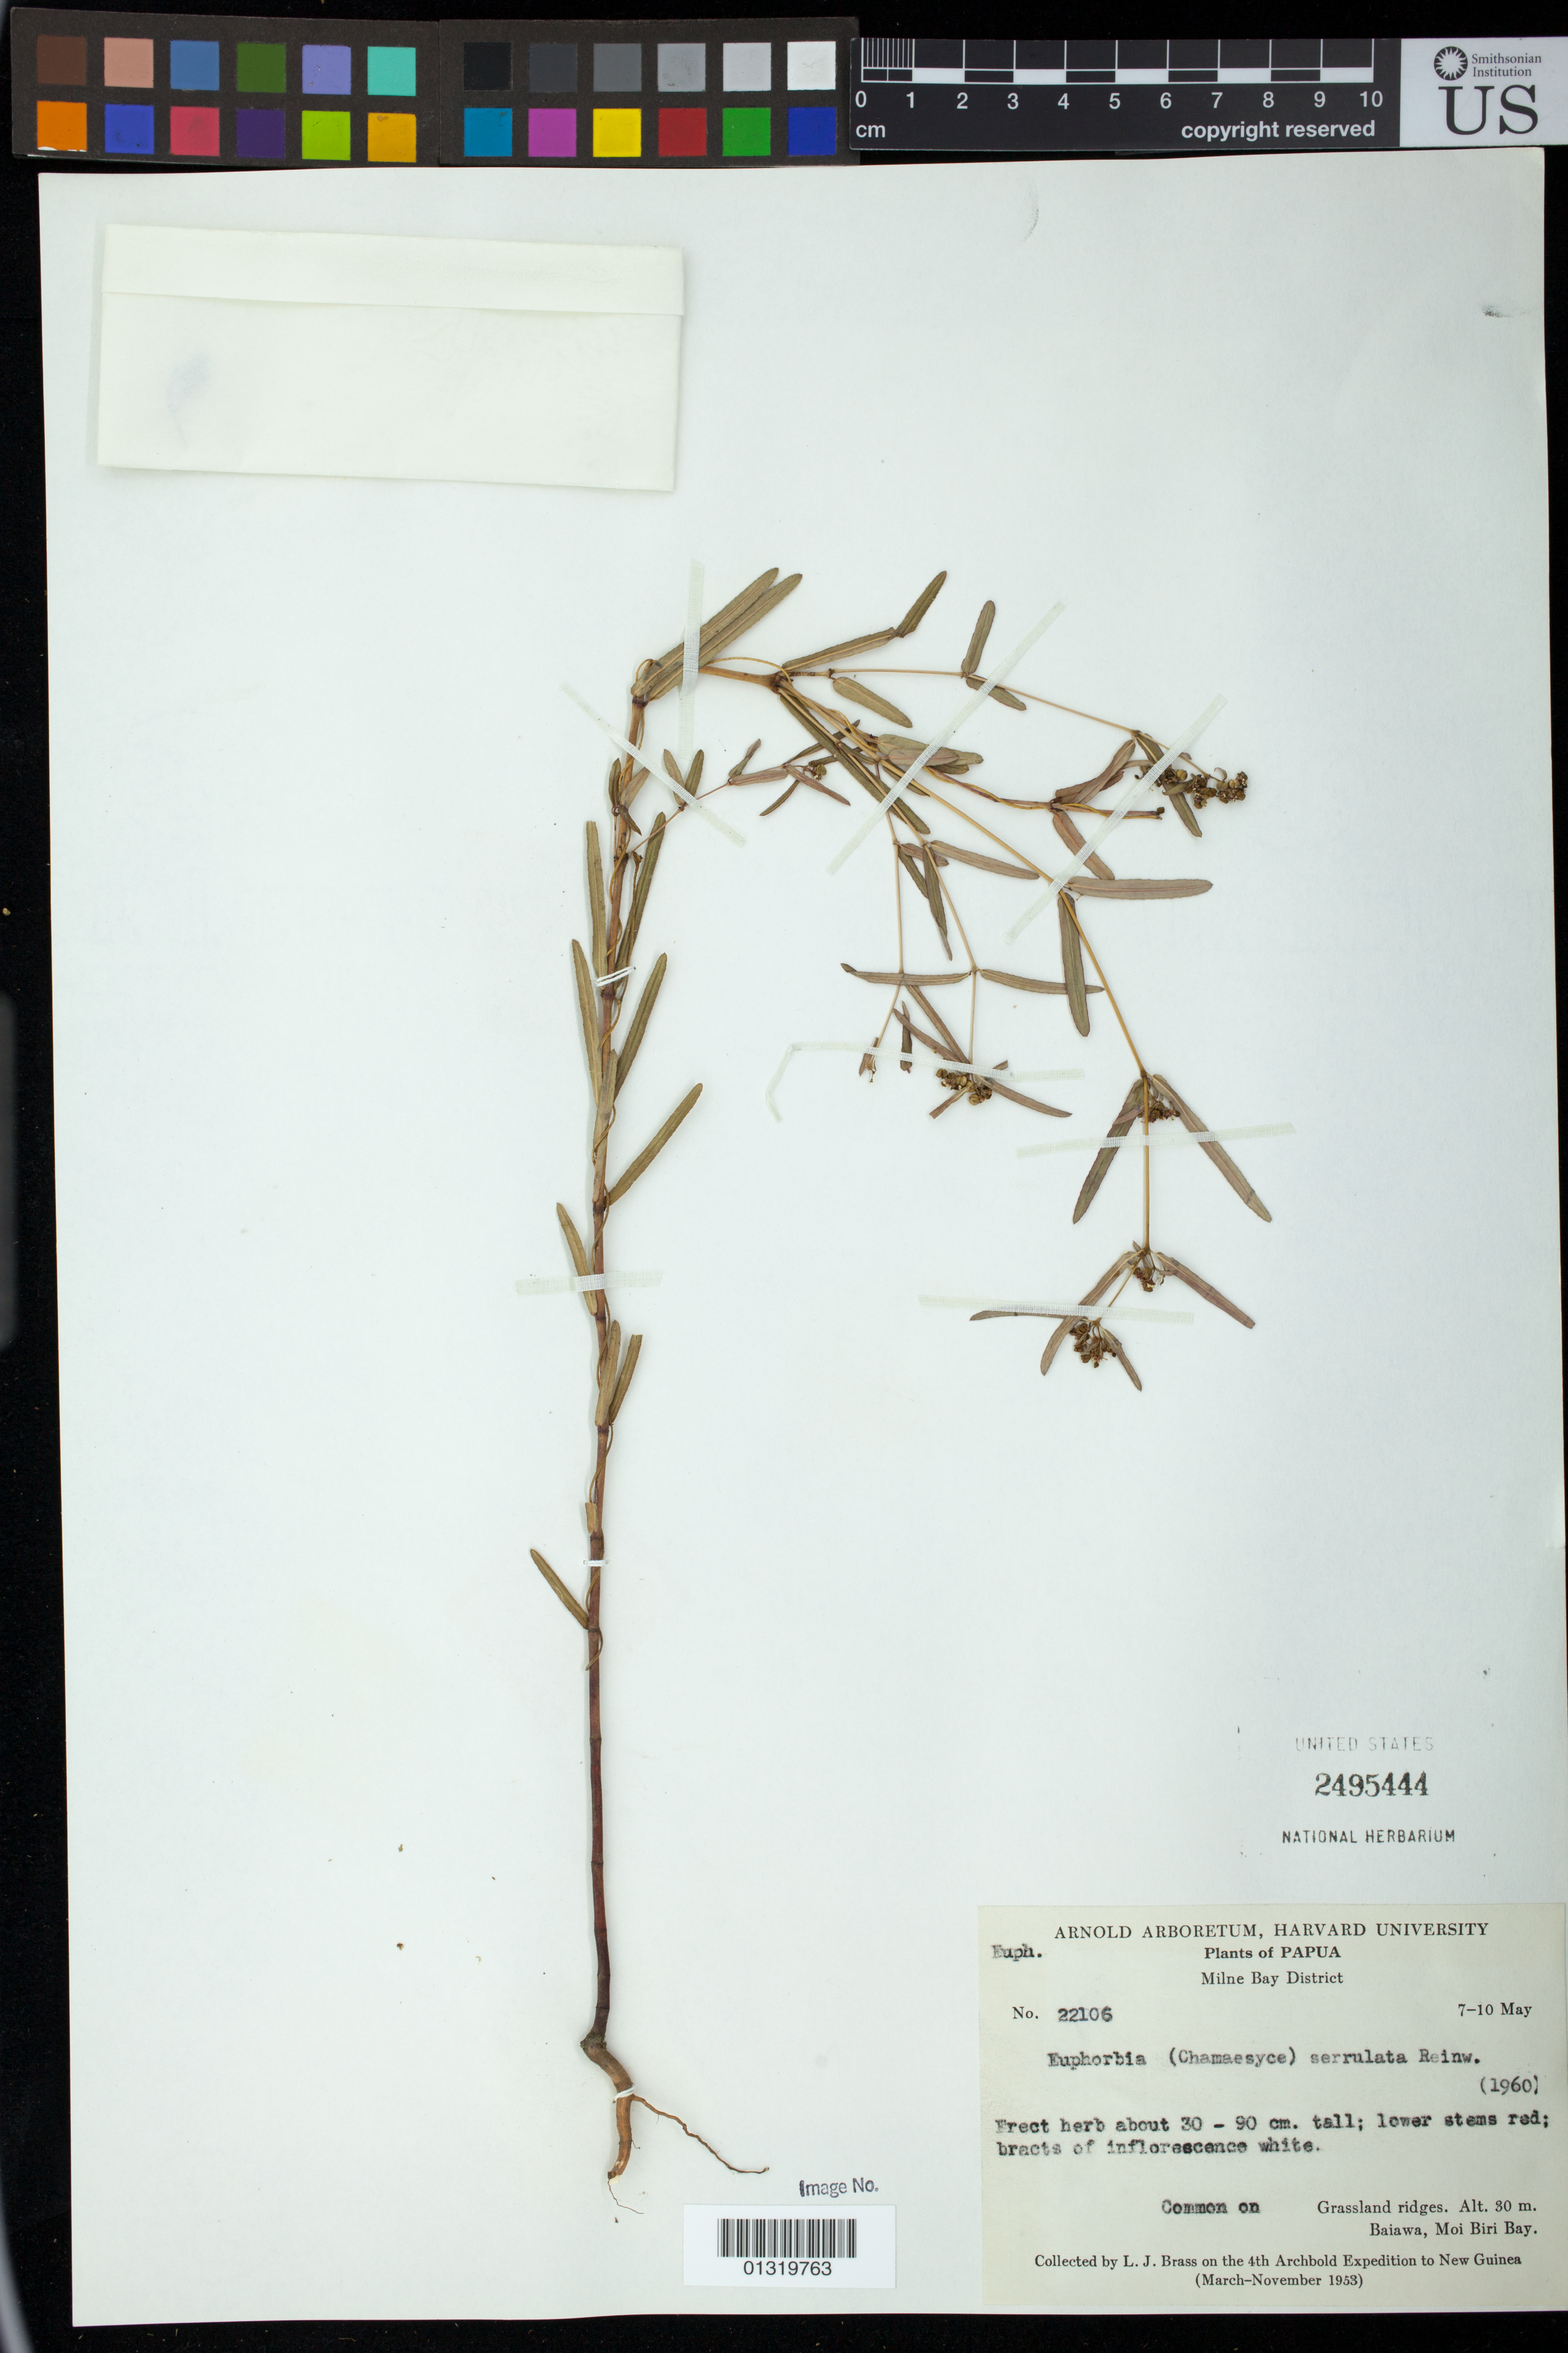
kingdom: Plantae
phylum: Tracheophyta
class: Magnoliopsida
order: Malpighiales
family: Euphorbiaceae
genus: Euphorbia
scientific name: Euphorbia bifida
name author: Hook. & Arn.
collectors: L. J. Brass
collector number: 22106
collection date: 1953-05-07/1953-05-10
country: Papua New Guinea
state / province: Milne Bay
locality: Baiawa, Moi Biri Bay.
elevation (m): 30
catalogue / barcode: US 2495444